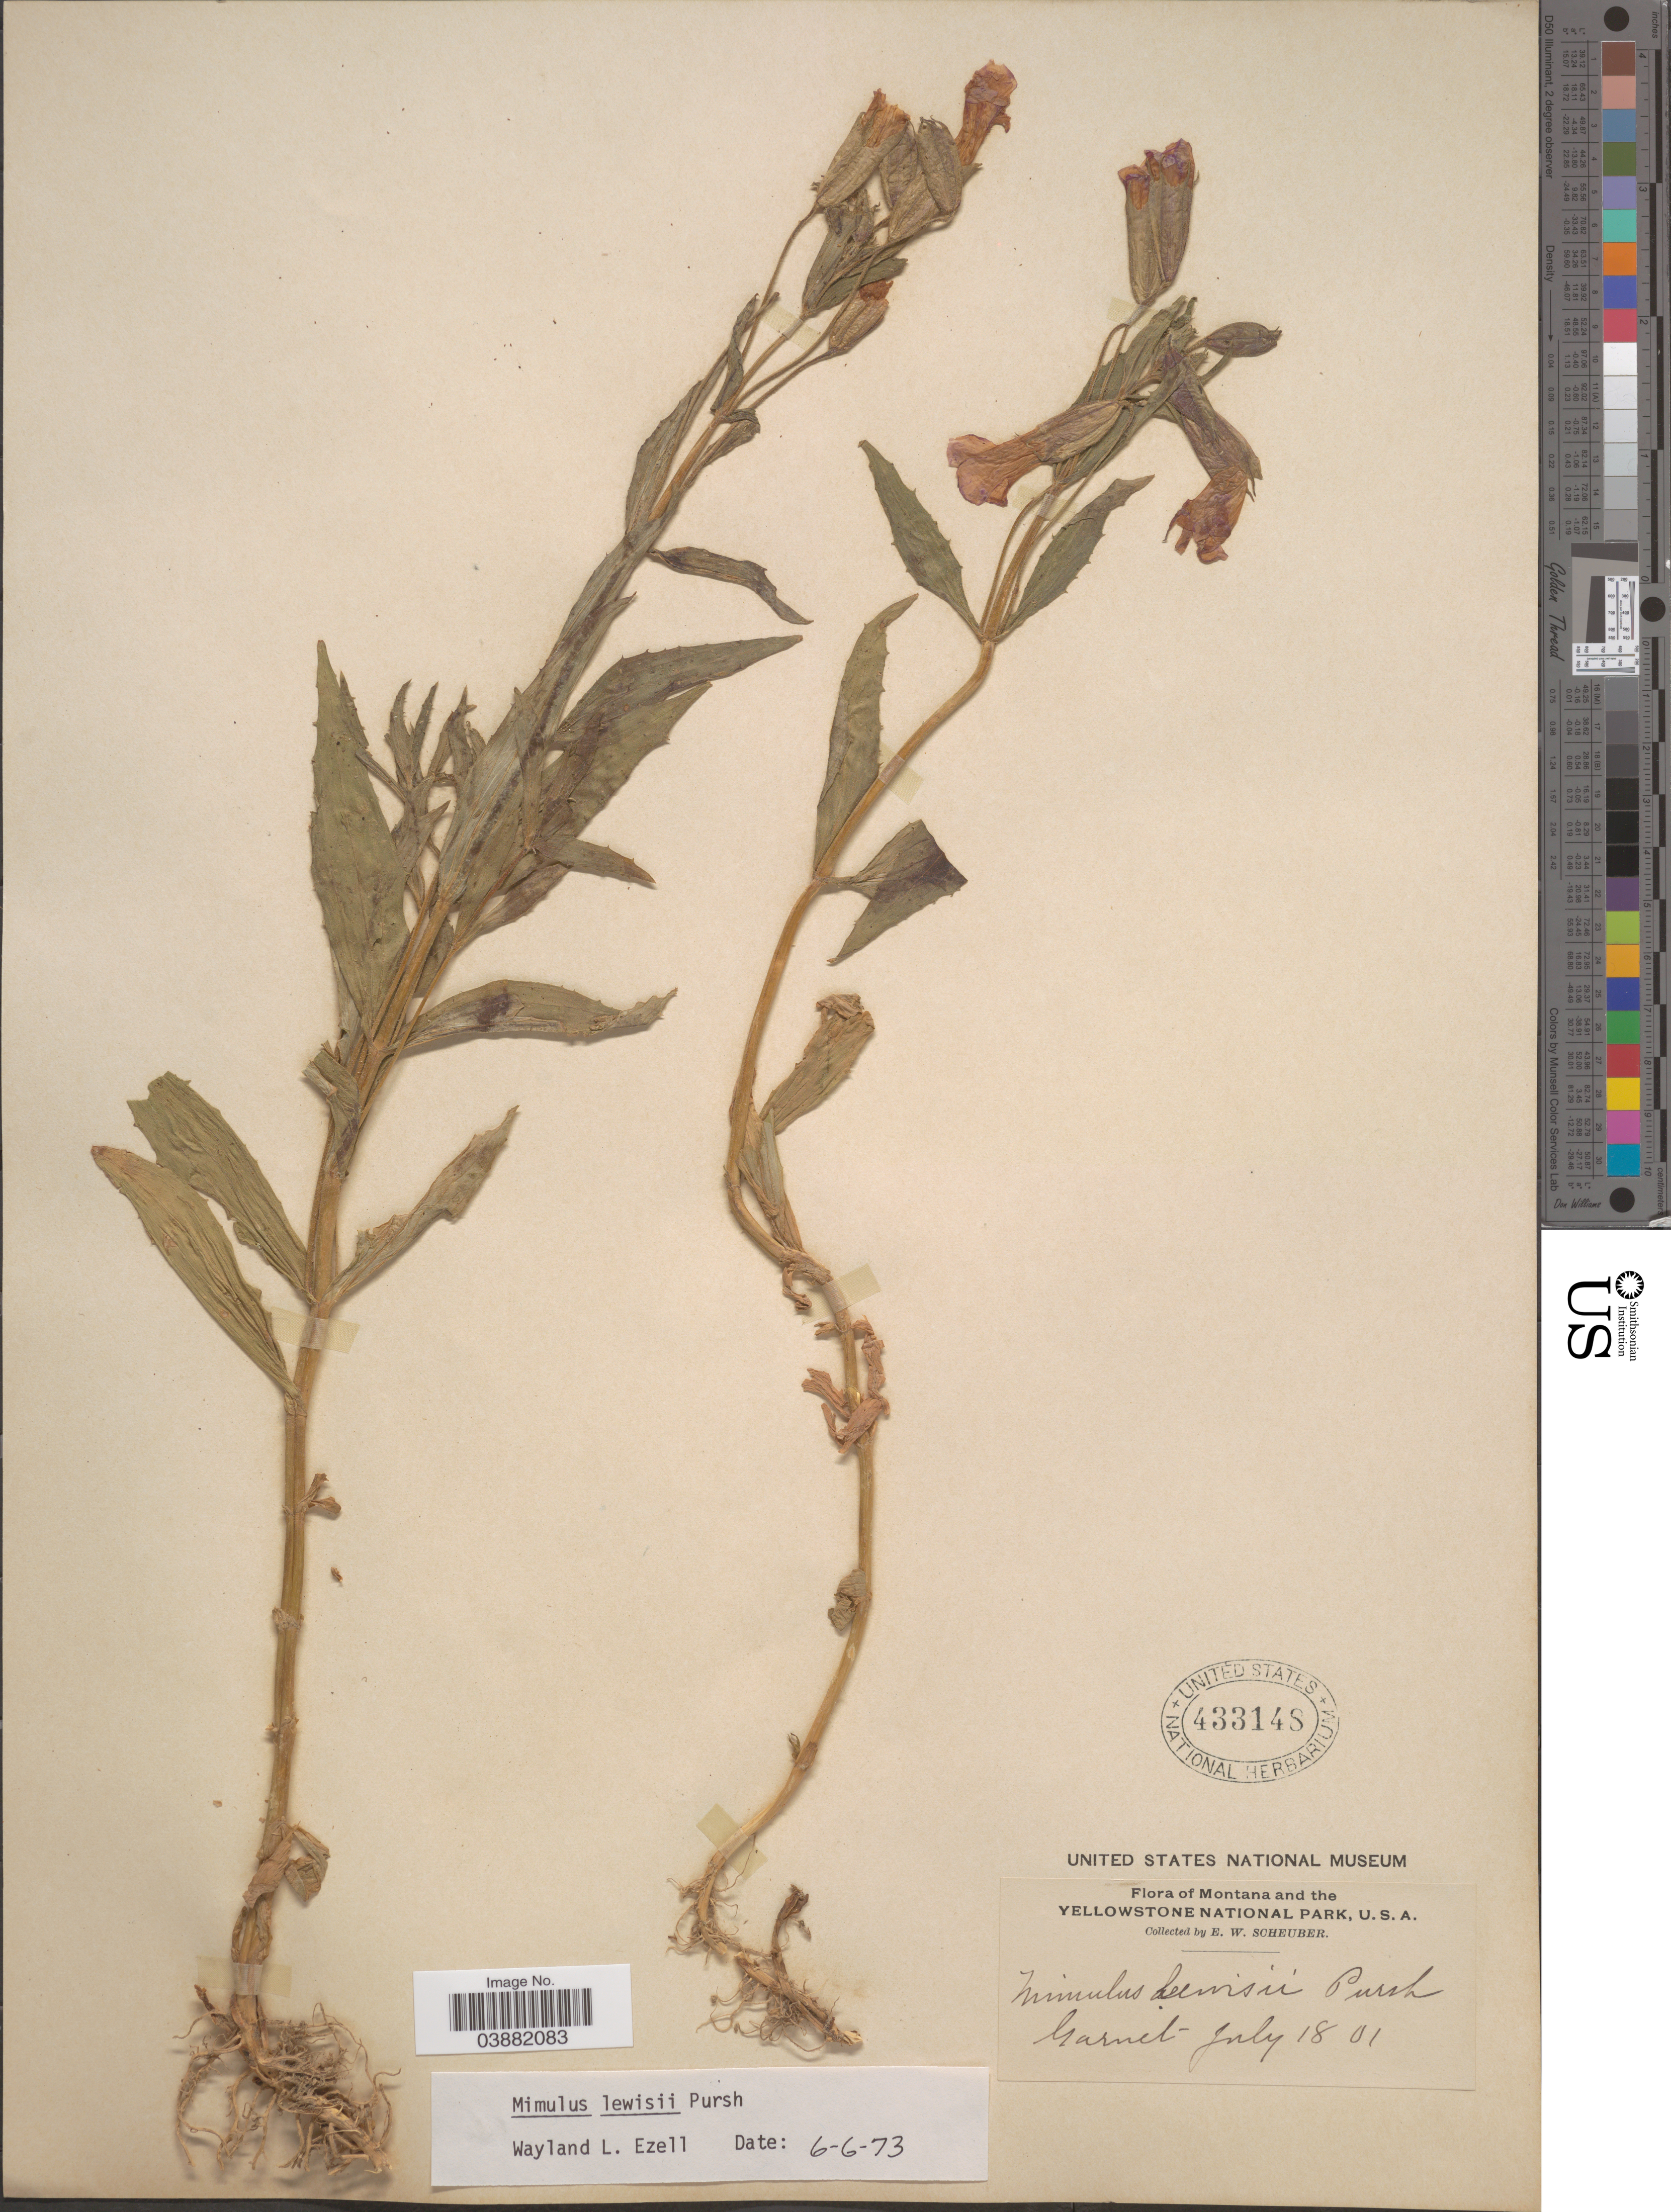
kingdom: Plantae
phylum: Tracheophyta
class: Magnoliopsida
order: Lamiales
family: Phrymaceae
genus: Mimulus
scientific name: Mimulus lewisii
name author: Pursh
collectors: E. Scheuber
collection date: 1801-07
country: United States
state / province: Montana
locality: The Yellowstone National Park. Garnet.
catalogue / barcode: US 433148